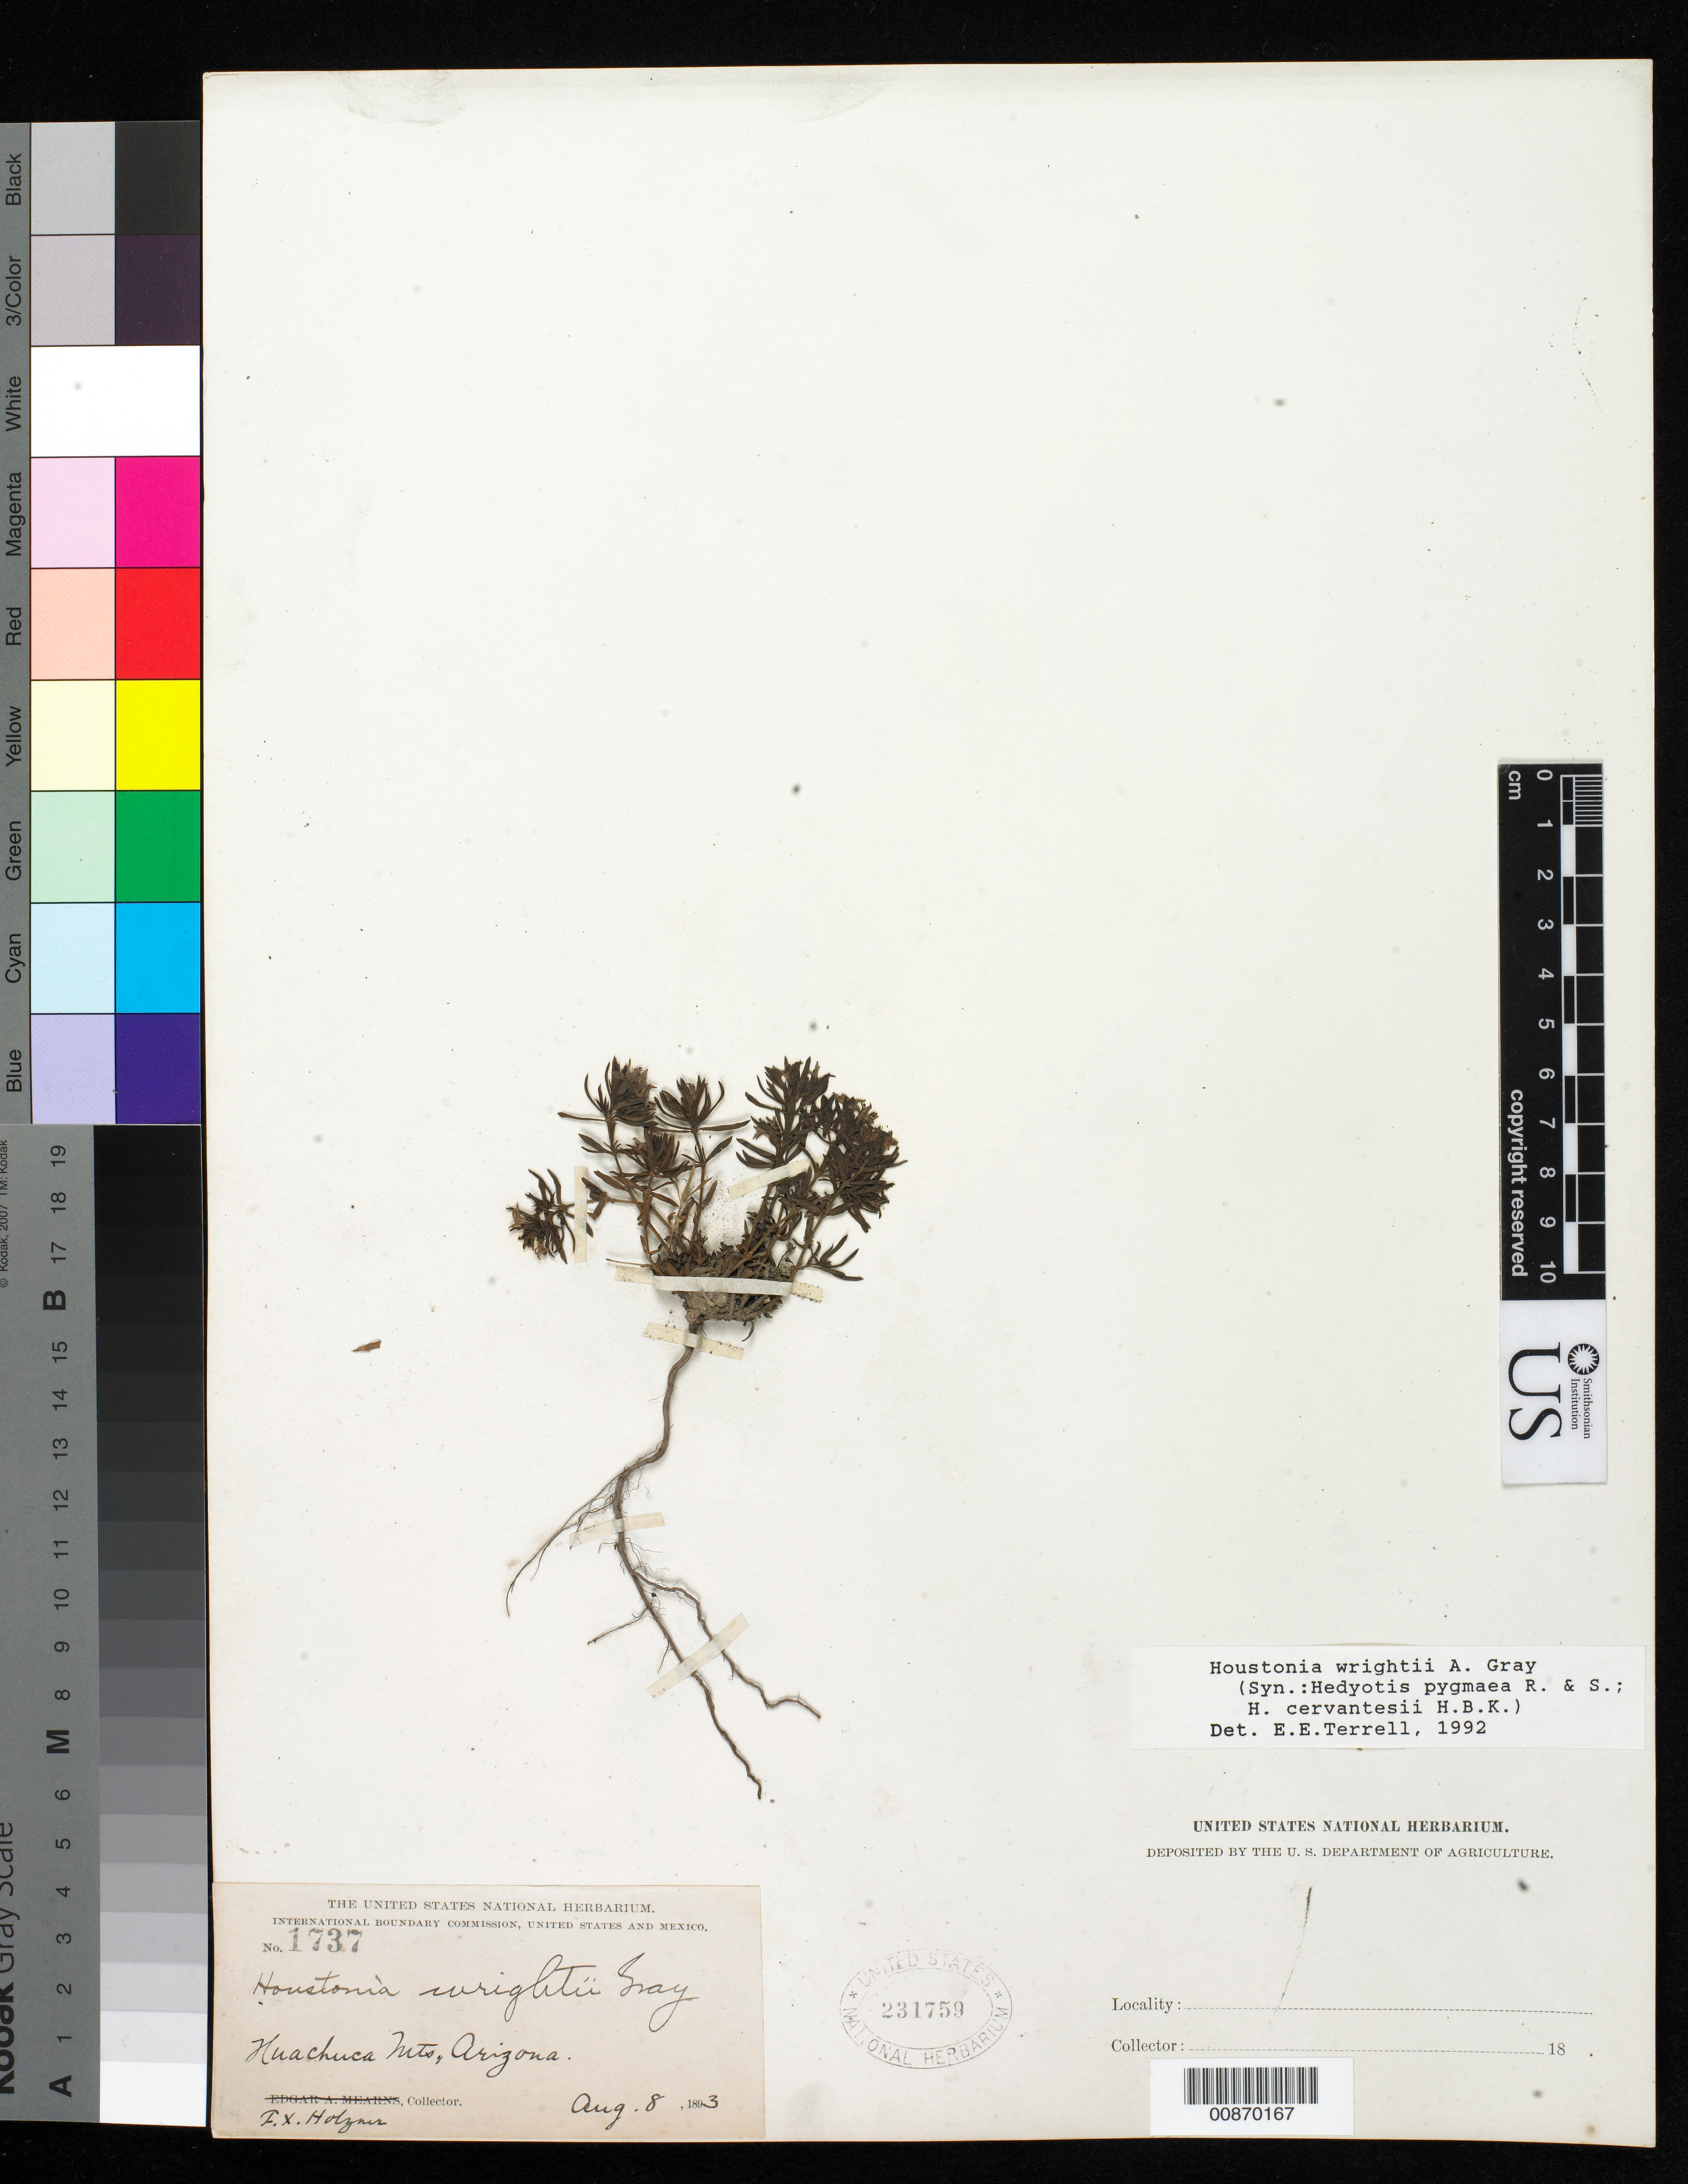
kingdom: Plantae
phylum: Tracheophyta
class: Magnoliopsida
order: Gentianales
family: Rubiaceae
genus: Houstonia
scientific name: Houstonia wrightii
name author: (A. Gray) A. Gray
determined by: Terrell, E. E.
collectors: F. X. Holzner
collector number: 1737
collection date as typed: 08 Aug 1893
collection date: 1893-08-08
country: United States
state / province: Arizona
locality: Huachuca Mts.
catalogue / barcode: US 231759